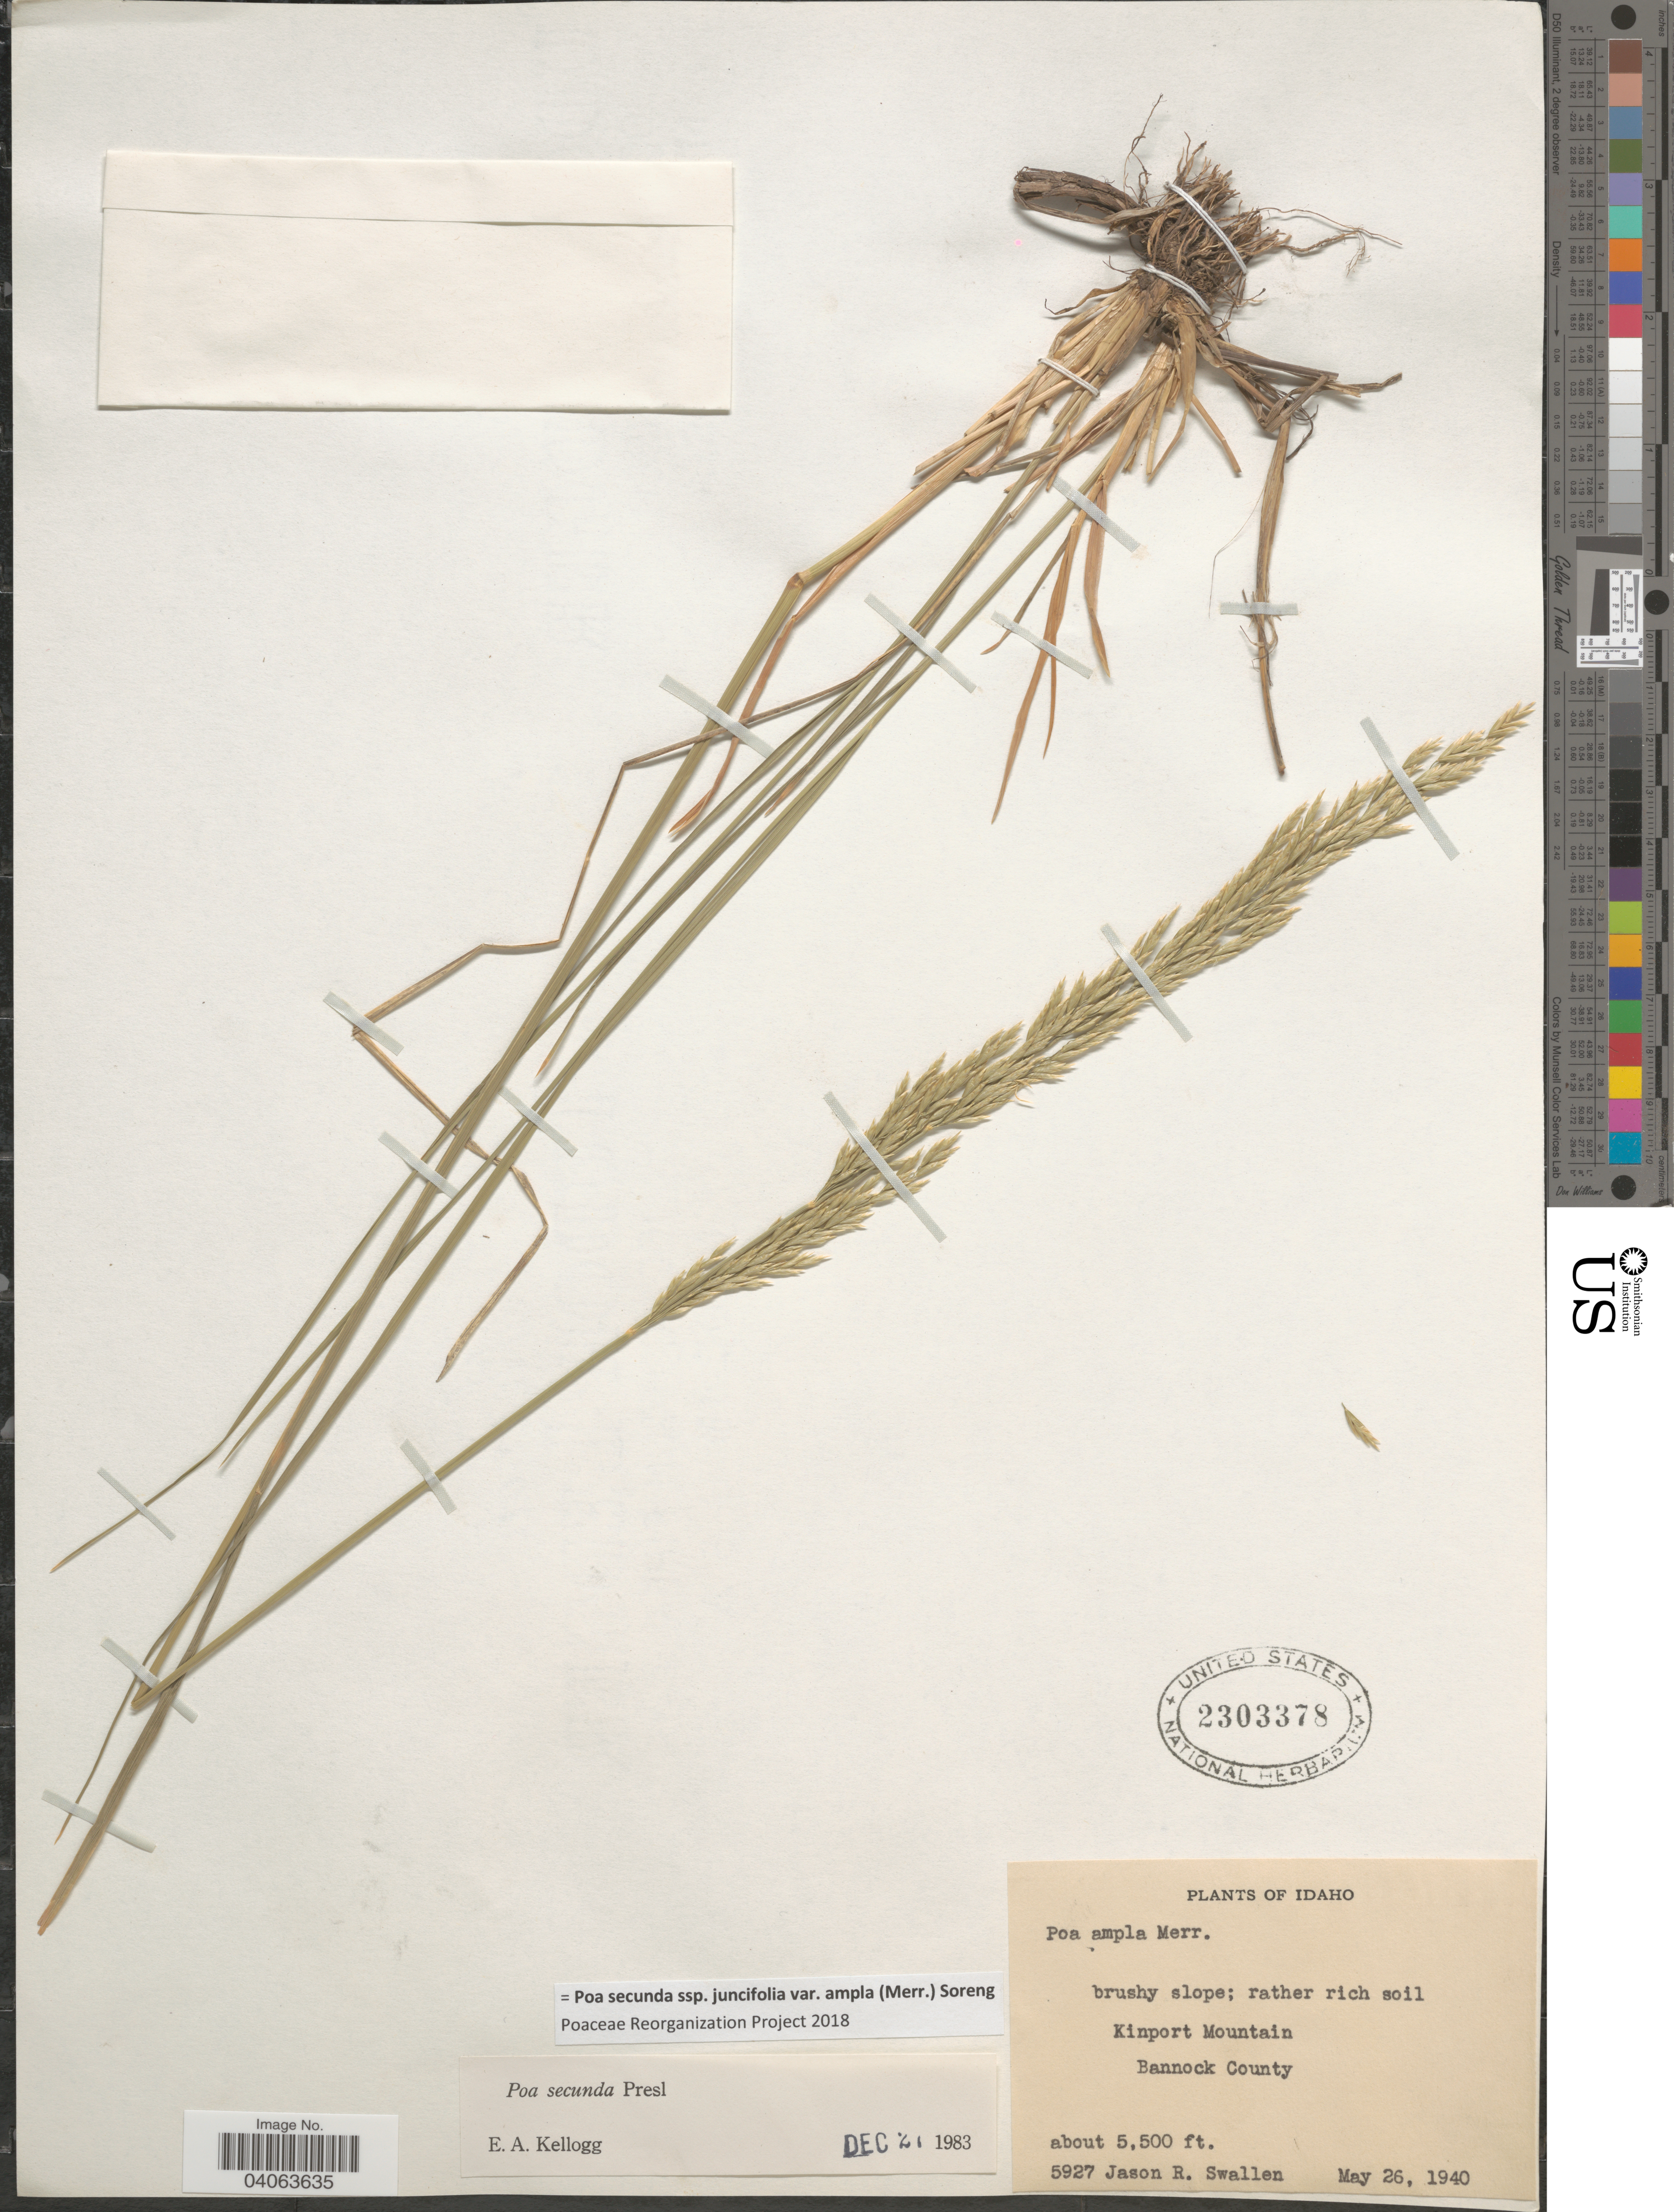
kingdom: Plantae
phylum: Tracheophyta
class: Liliopsida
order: Poales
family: Poaceae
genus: Poa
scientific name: Poa secunda subsp. juncifolia var. ampla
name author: (Merr.) Soreng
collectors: J. R. Swallen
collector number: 5927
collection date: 1940-05-26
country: United States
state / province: Idaho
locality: Kinport Mountain, Bannock County.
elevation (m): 1676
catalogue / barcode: US 2303378